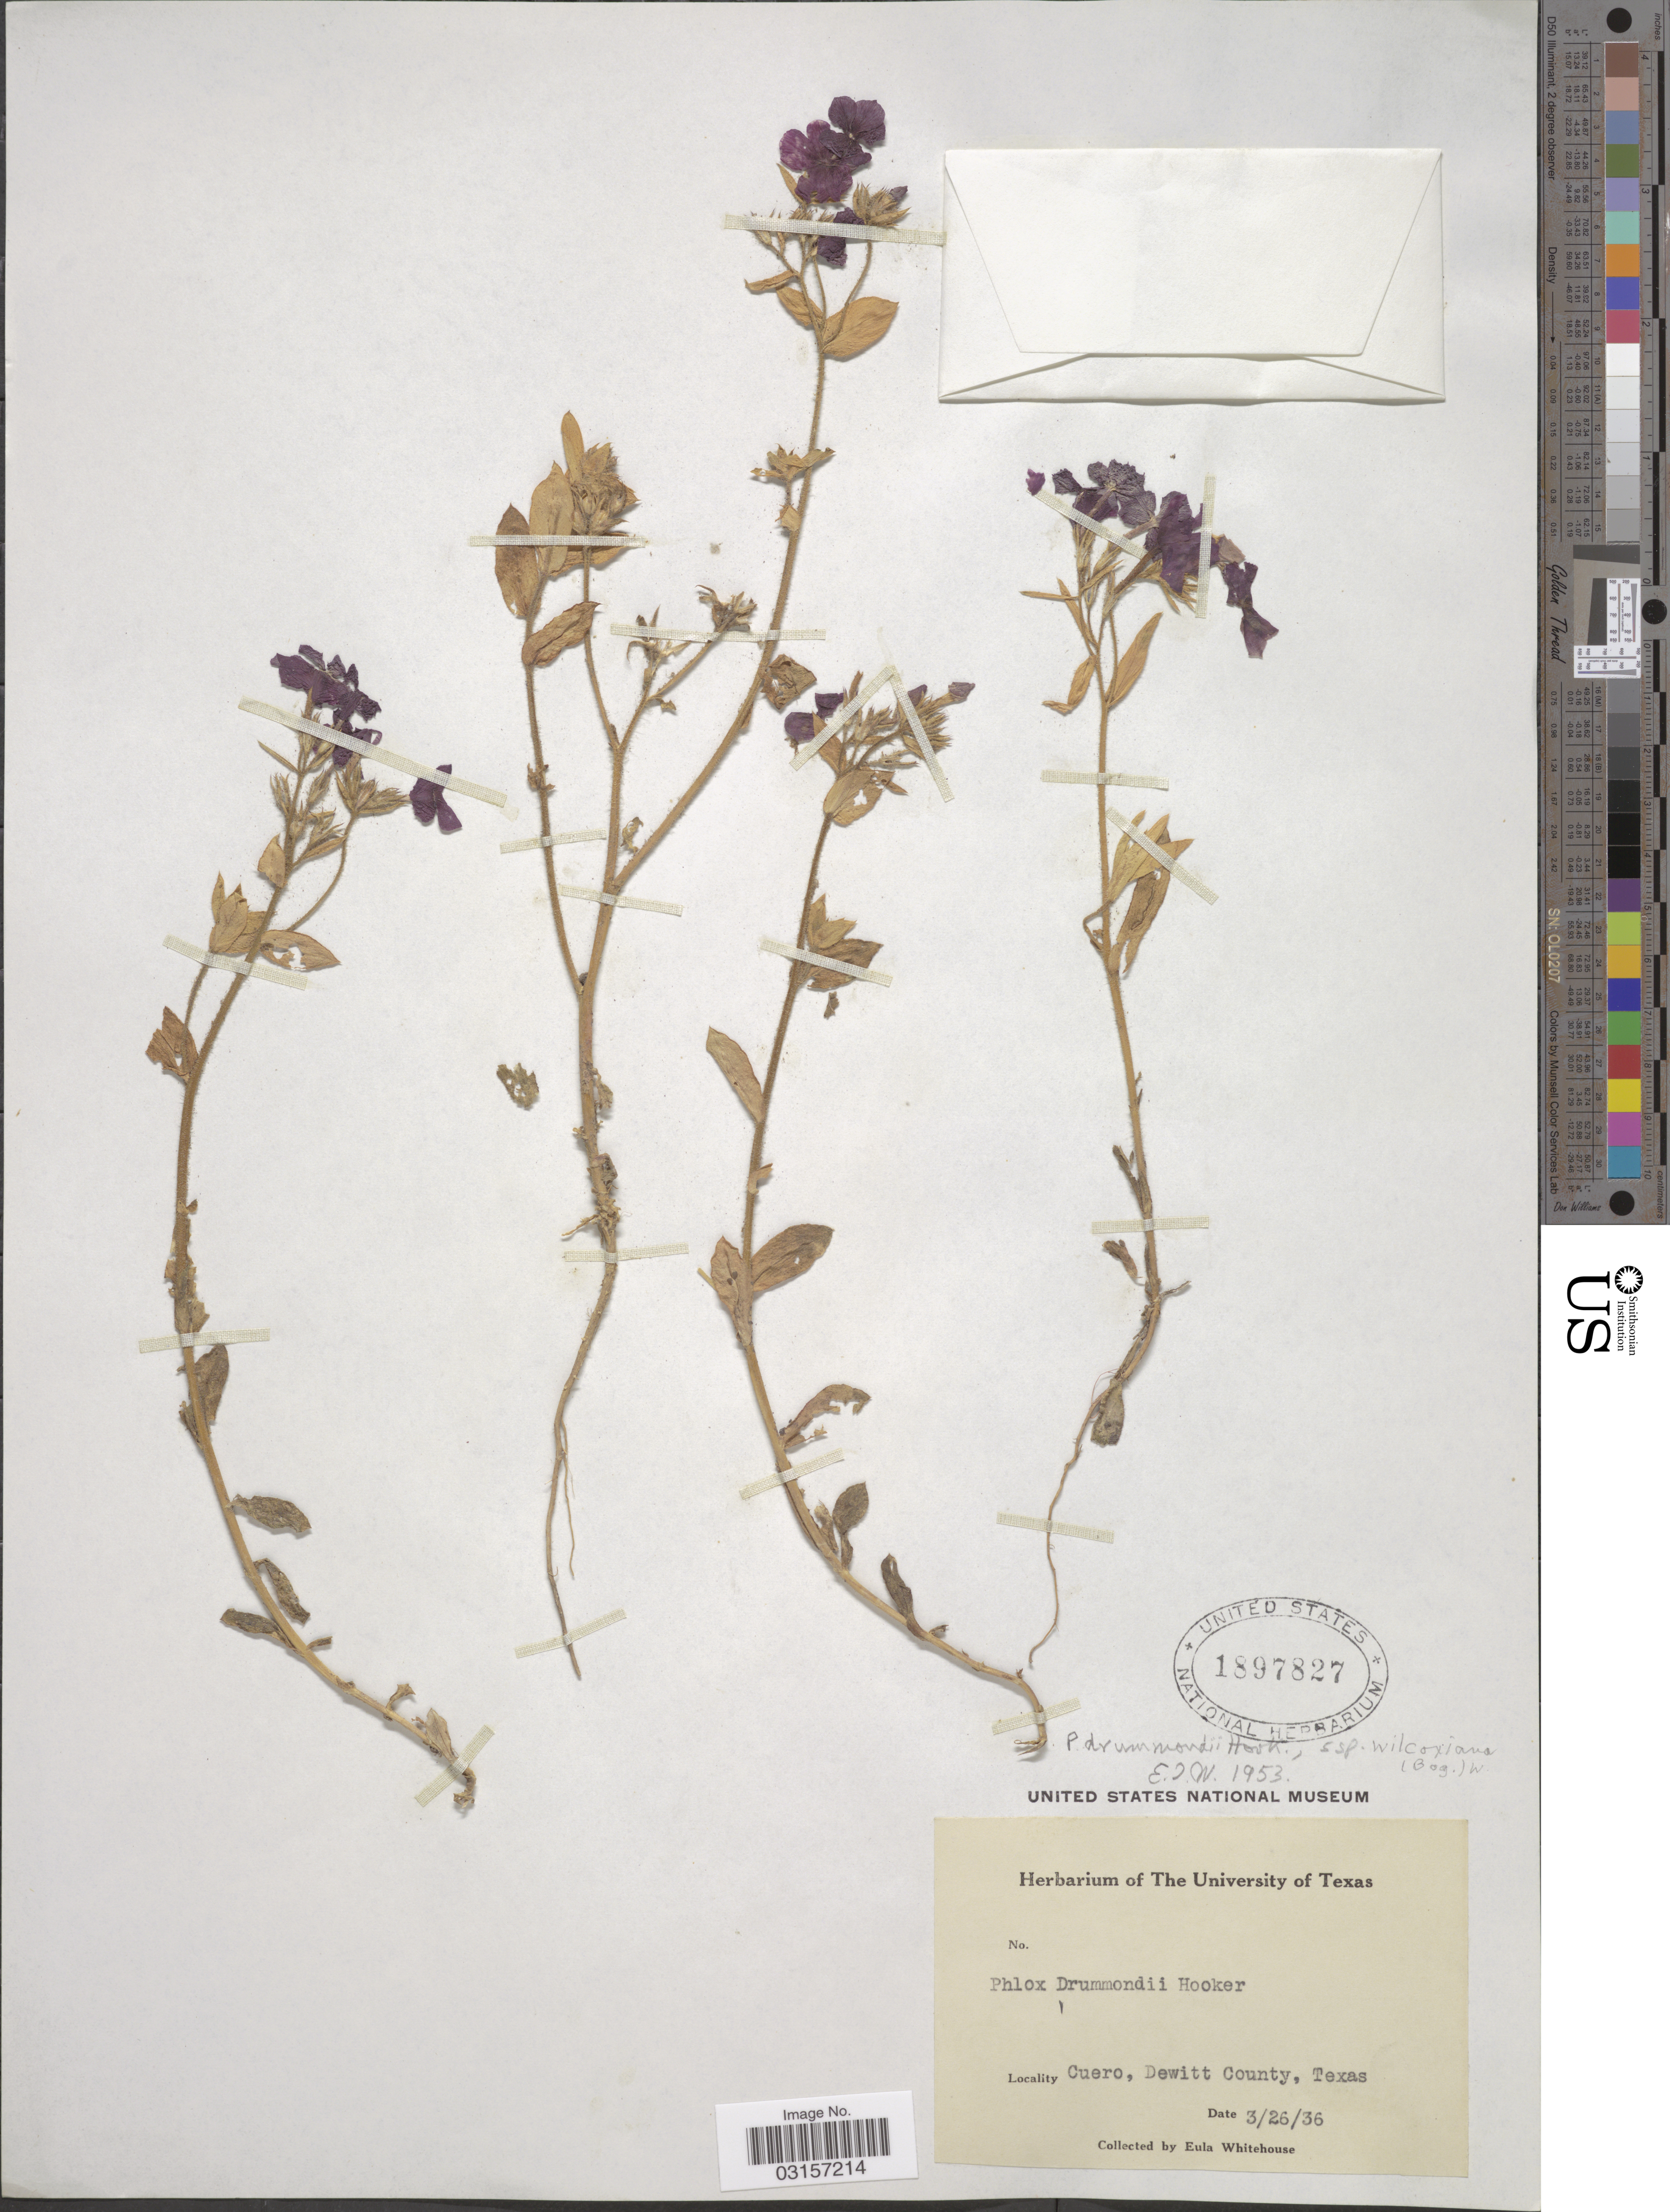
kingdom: Plantae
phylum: Tracheophyta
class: Magnoliopsida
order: Ericales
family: Polemoniaceae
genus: Phlox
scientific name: Phlox drummondii subsp. wilcoxiana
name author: Wherry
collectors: E. Whitehouse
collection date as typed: Transcribed d/m/y: 26/3/36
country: United States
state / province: Texas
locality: Cuero, Dewitt County.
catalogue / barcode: US 1897827